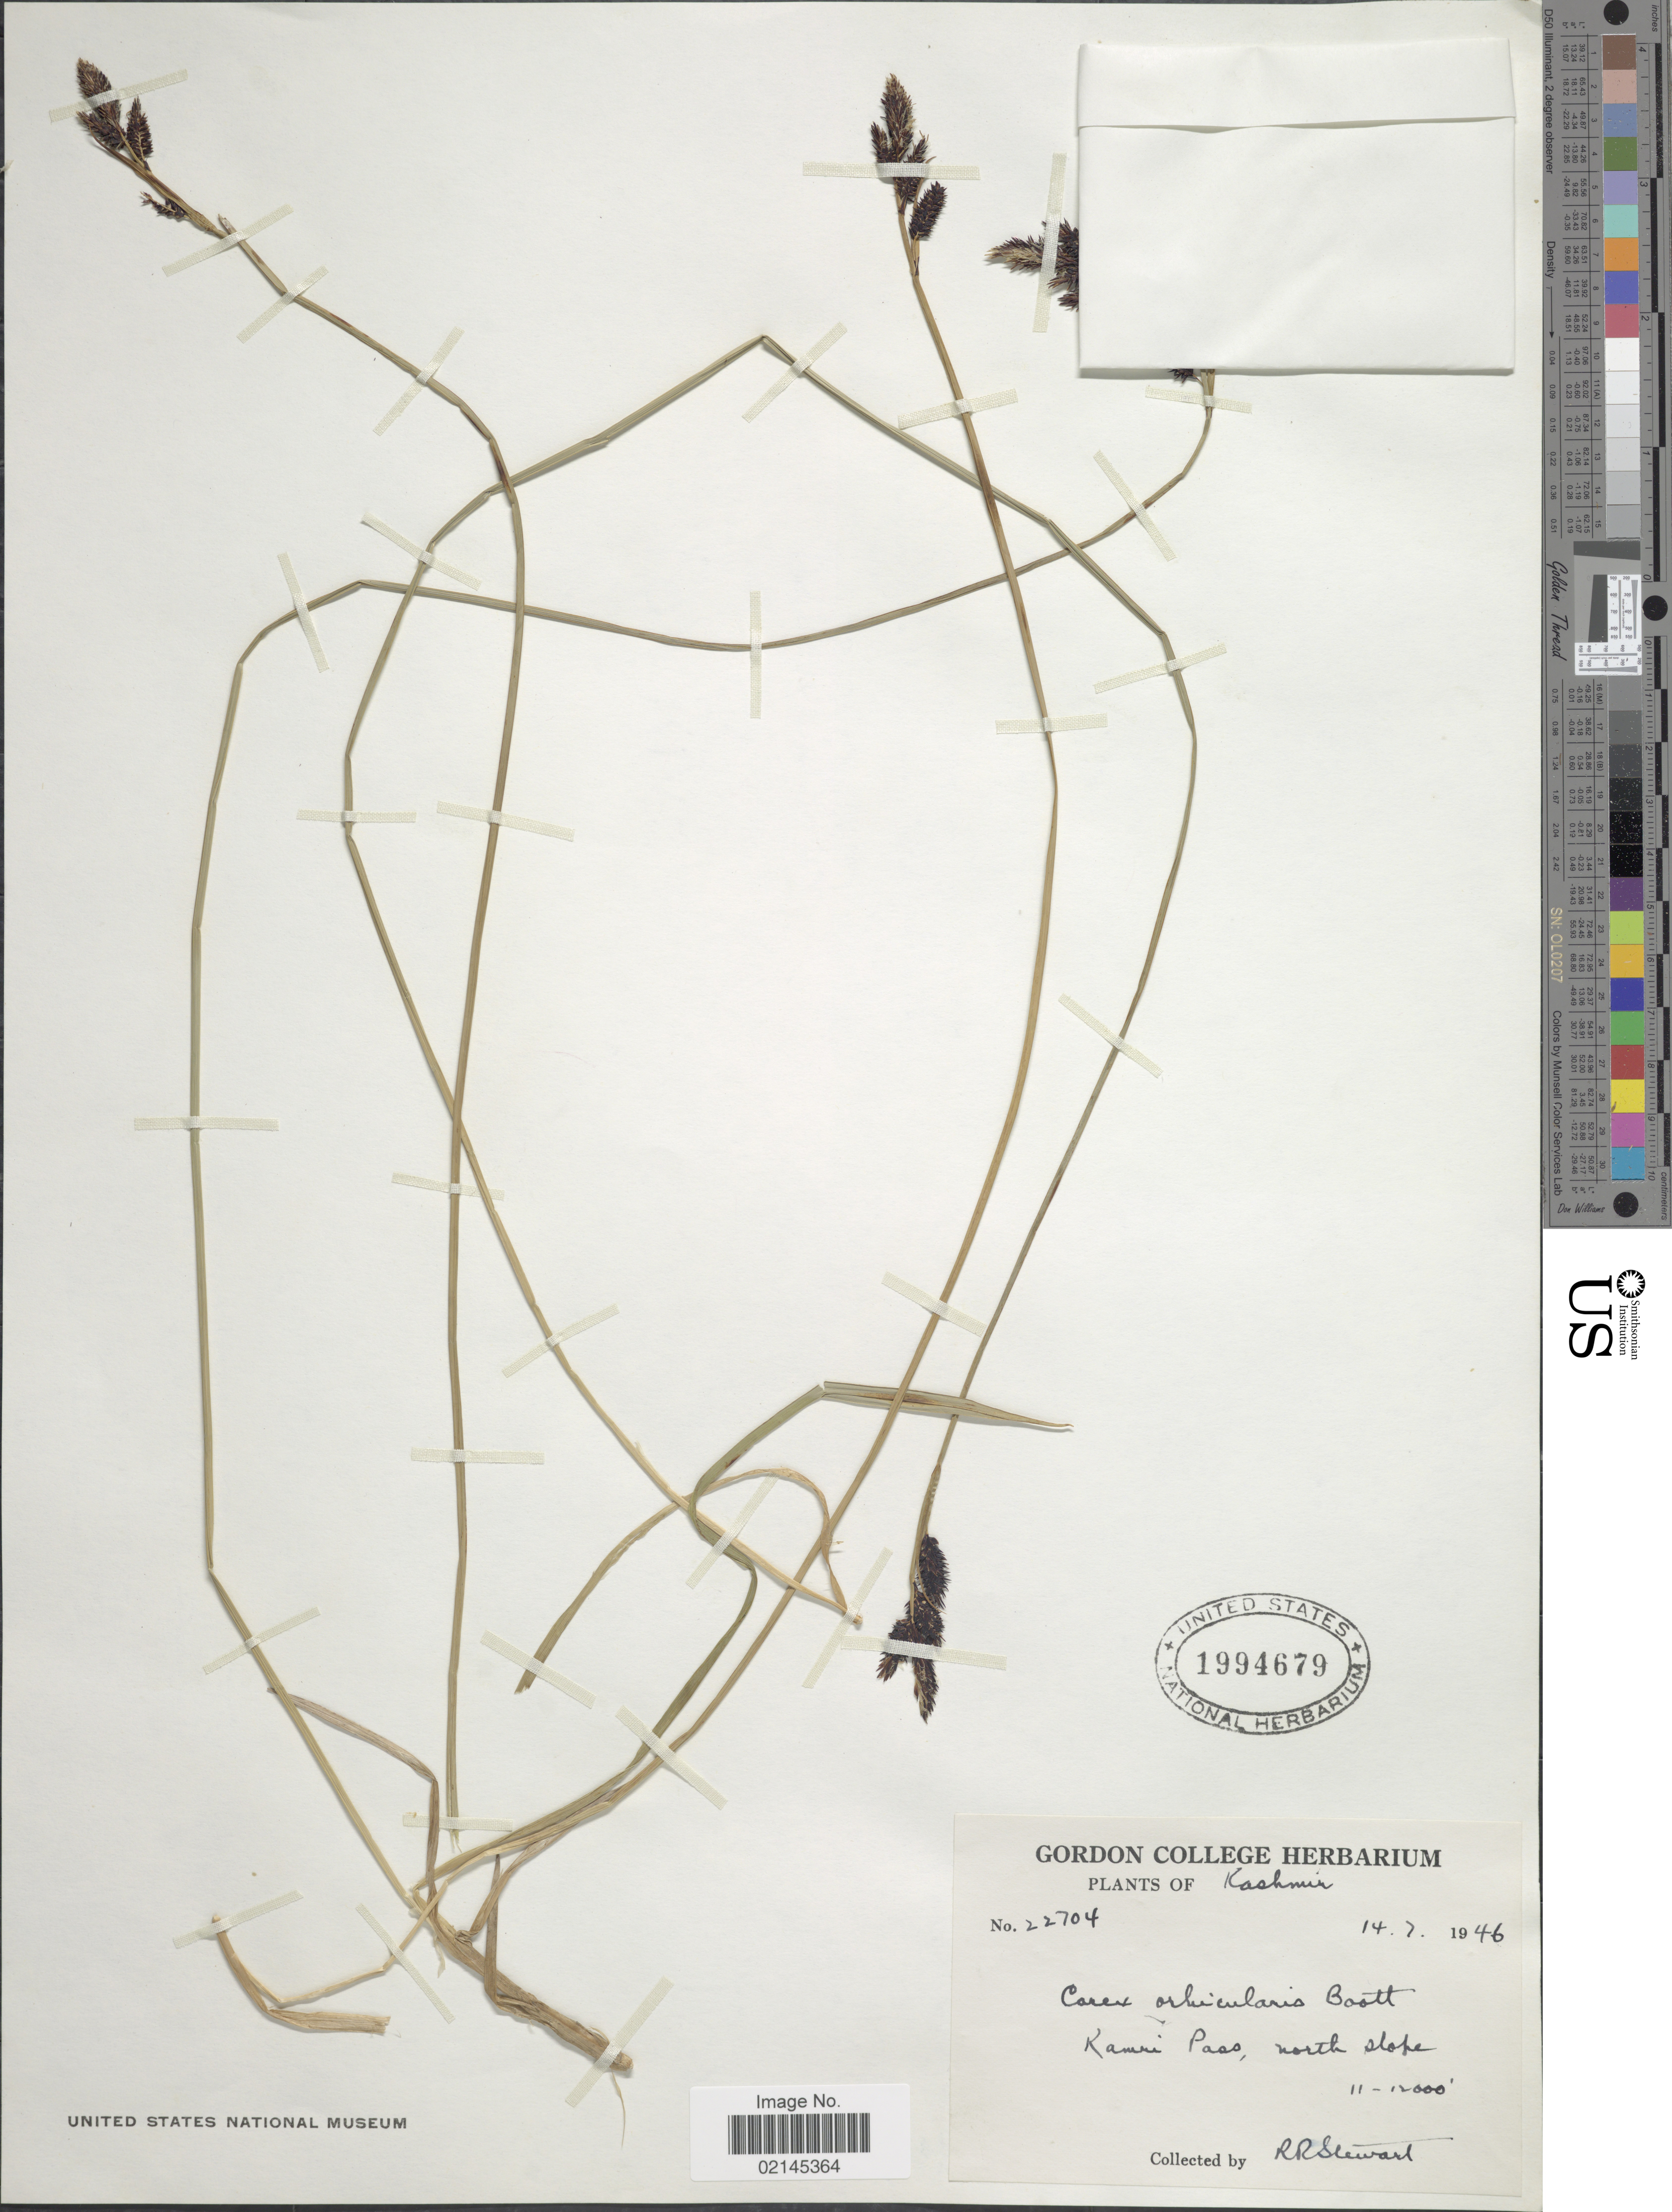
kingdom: Plantae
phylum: Tracheophyta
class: Liliopsida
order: Poales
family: Cyperaceae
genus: Carex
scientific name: Carex orbicularis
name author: Boott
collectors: R. R. Stewart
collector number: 22704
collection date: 1946-07-14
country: India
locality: Kashmir, Kamri Pass, north slope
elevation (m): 3353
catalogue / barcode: US 1994679